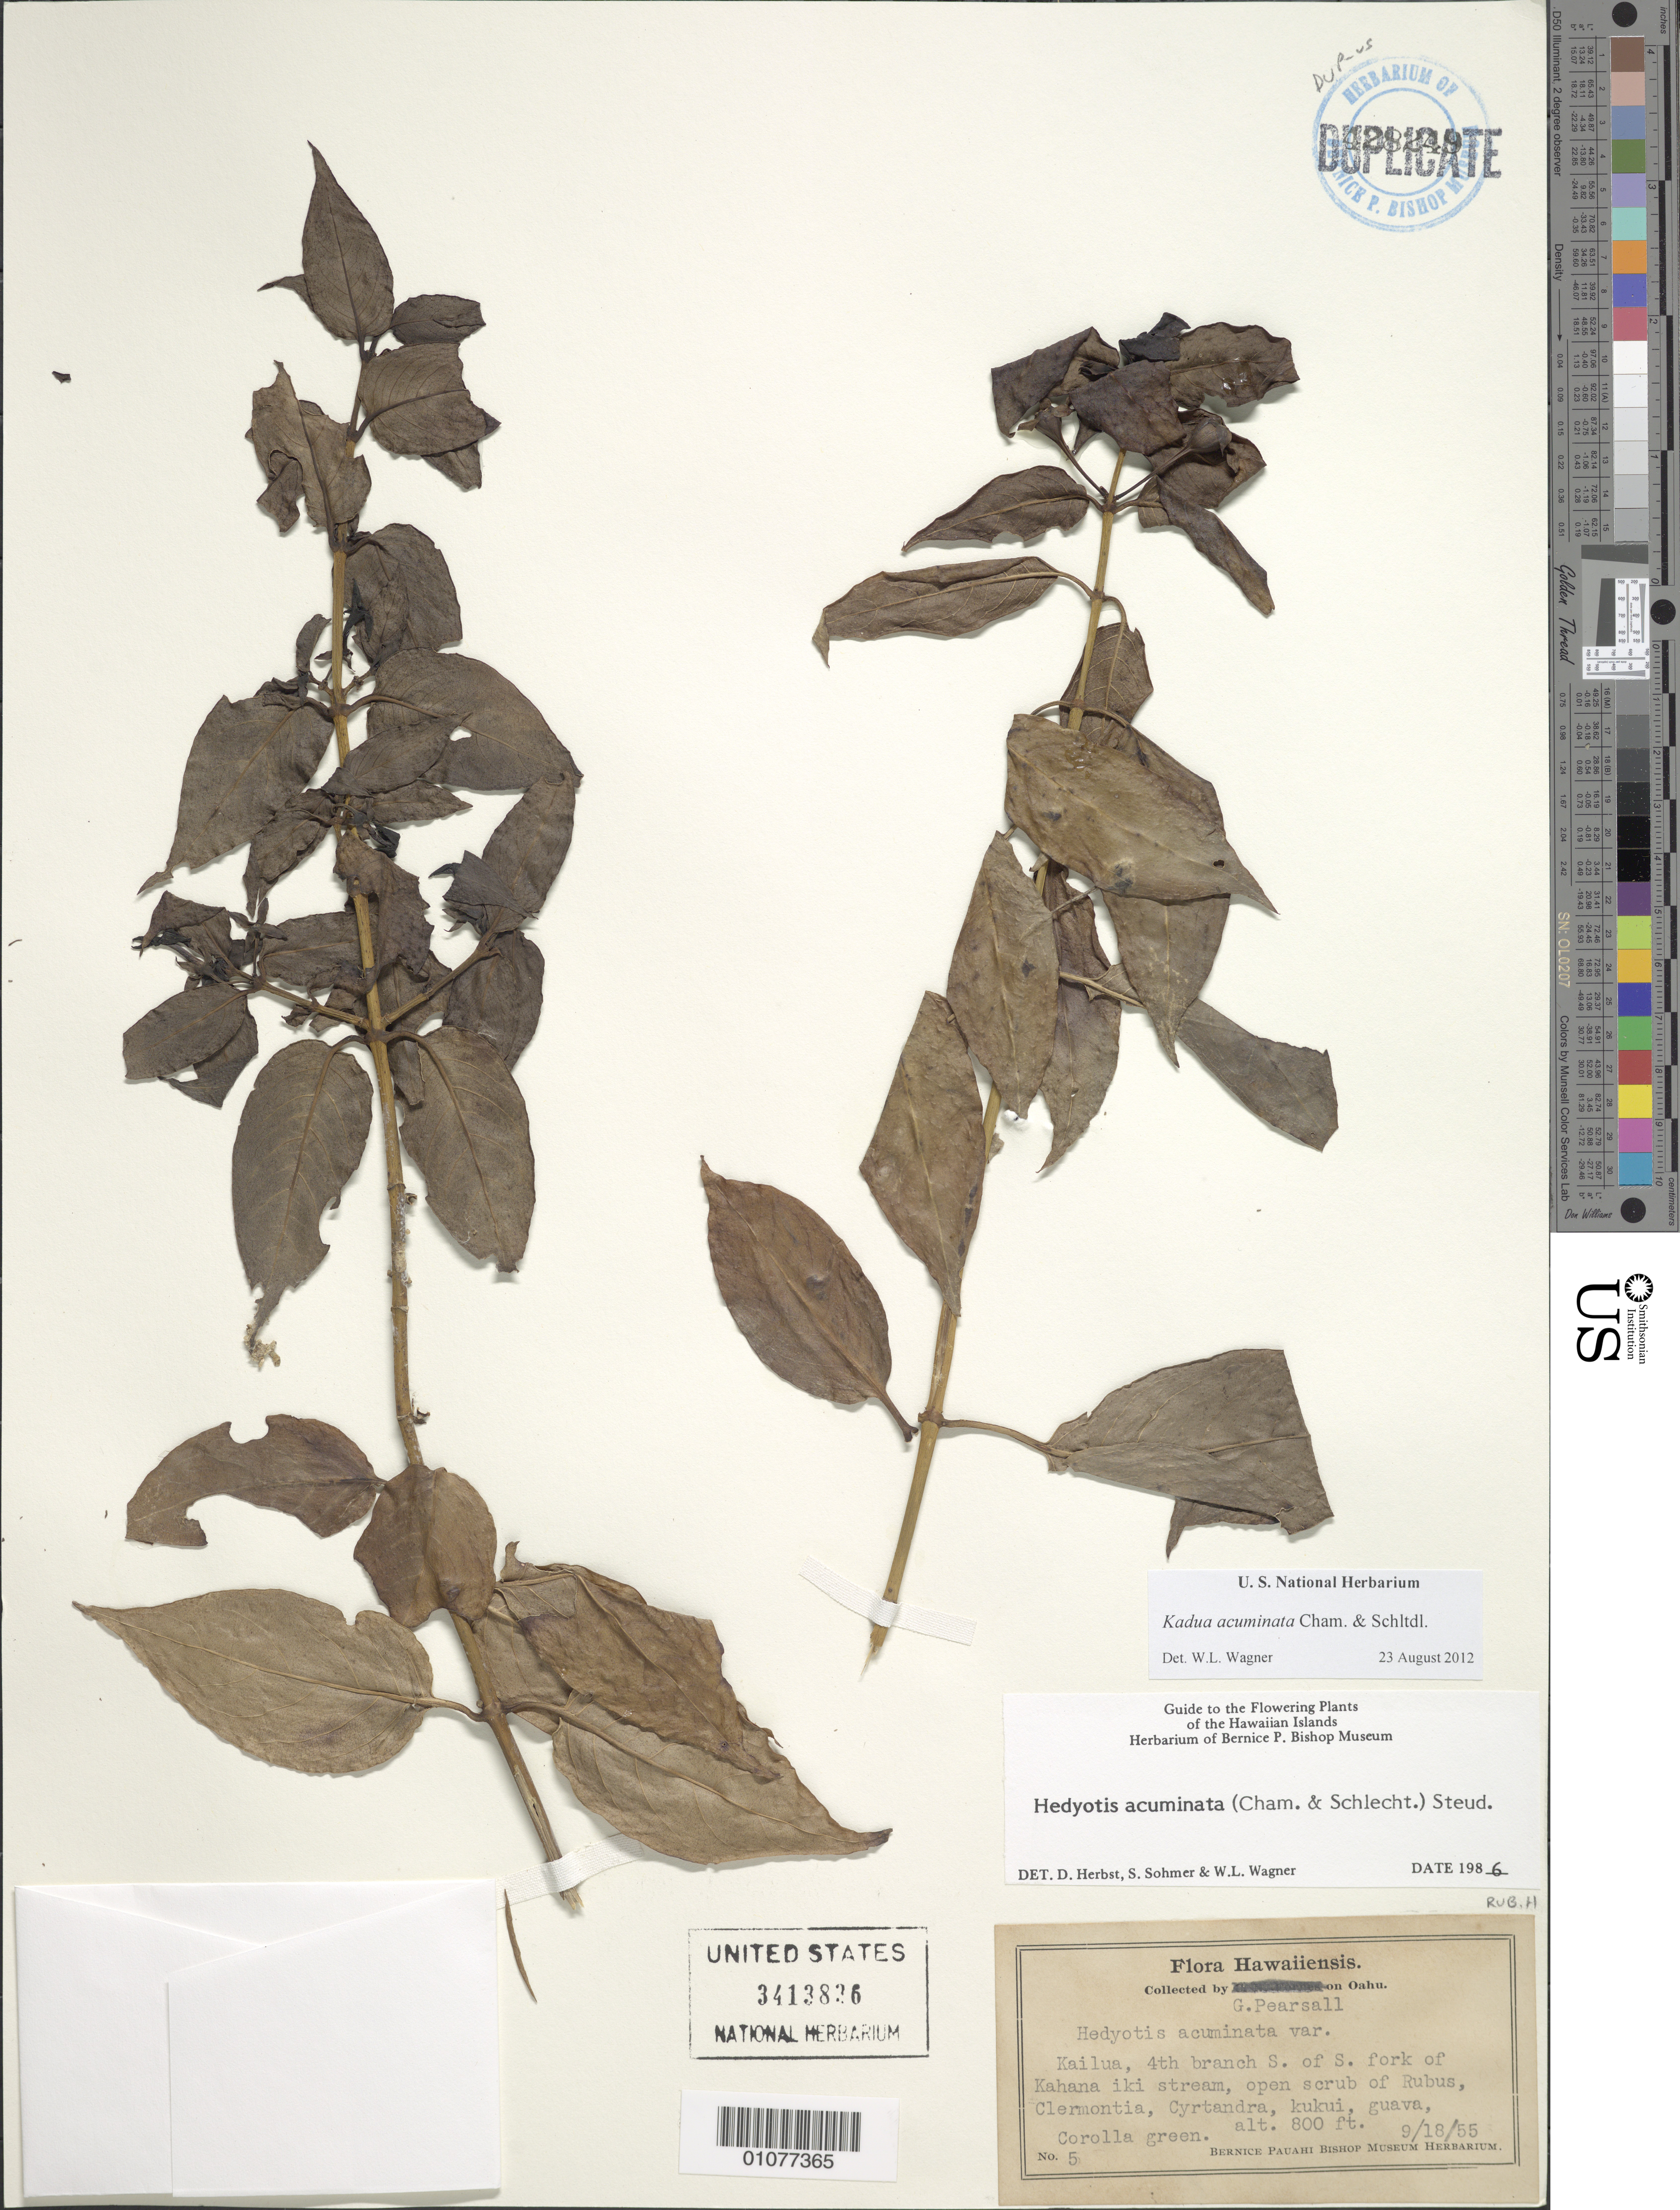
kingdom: Plantae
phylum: Tracheophyta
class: Magnoliopsida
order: Gentianales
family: Rubiaceae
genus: Kadua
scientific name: Kadua acuminata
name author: Cham. & Schltdl.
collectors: G. Pearsall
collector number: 5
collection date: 1955-09-18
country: United States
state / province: Hawaii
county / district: Honolulu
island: Oahu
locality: Kailua, 4th branch S of S fork of Kahana iki stream.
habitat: open scrub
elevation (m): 244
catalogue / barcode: US 3413836